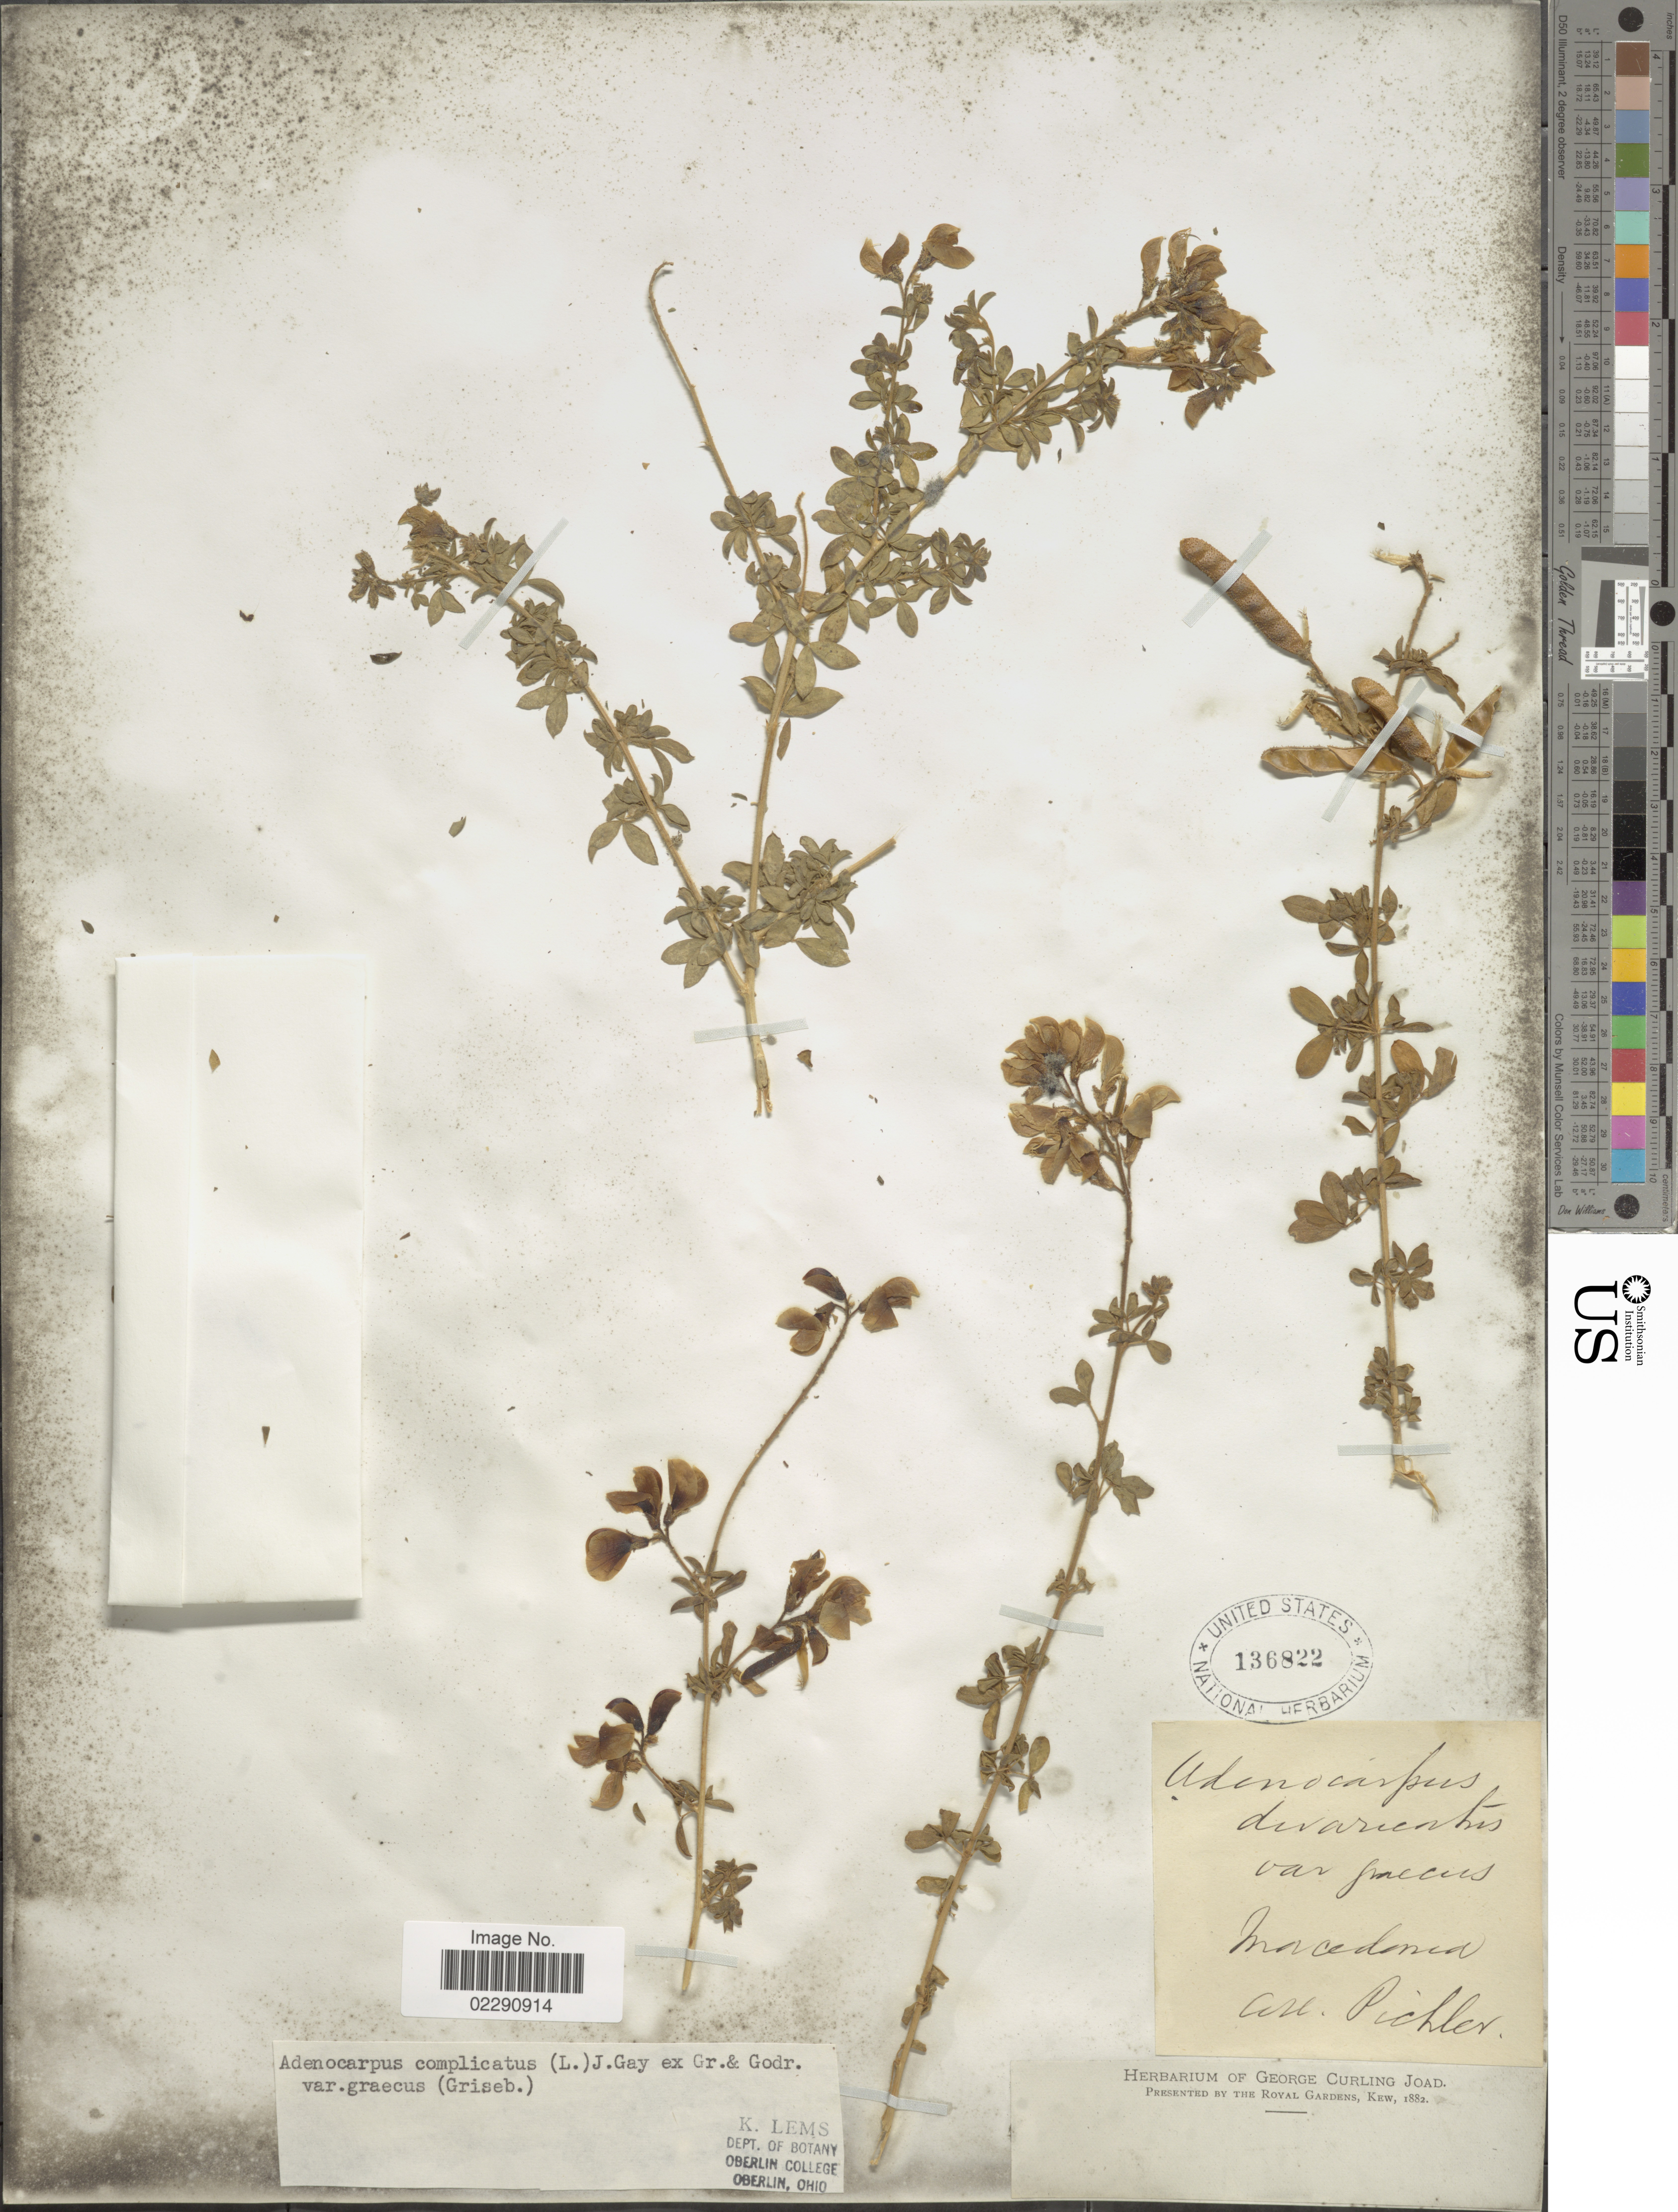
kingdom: Plantae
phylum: Tracheophyta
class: Magnoliopsida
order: Fabales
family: Fabaceae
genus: Adenocarpus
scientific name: Adenocarpus complicatus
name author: J. Gay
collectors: T. Pichler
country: North Macedonia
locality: Collected in the historical region of Macedonia, not necessarily North Macedonia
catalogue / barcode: US 136822